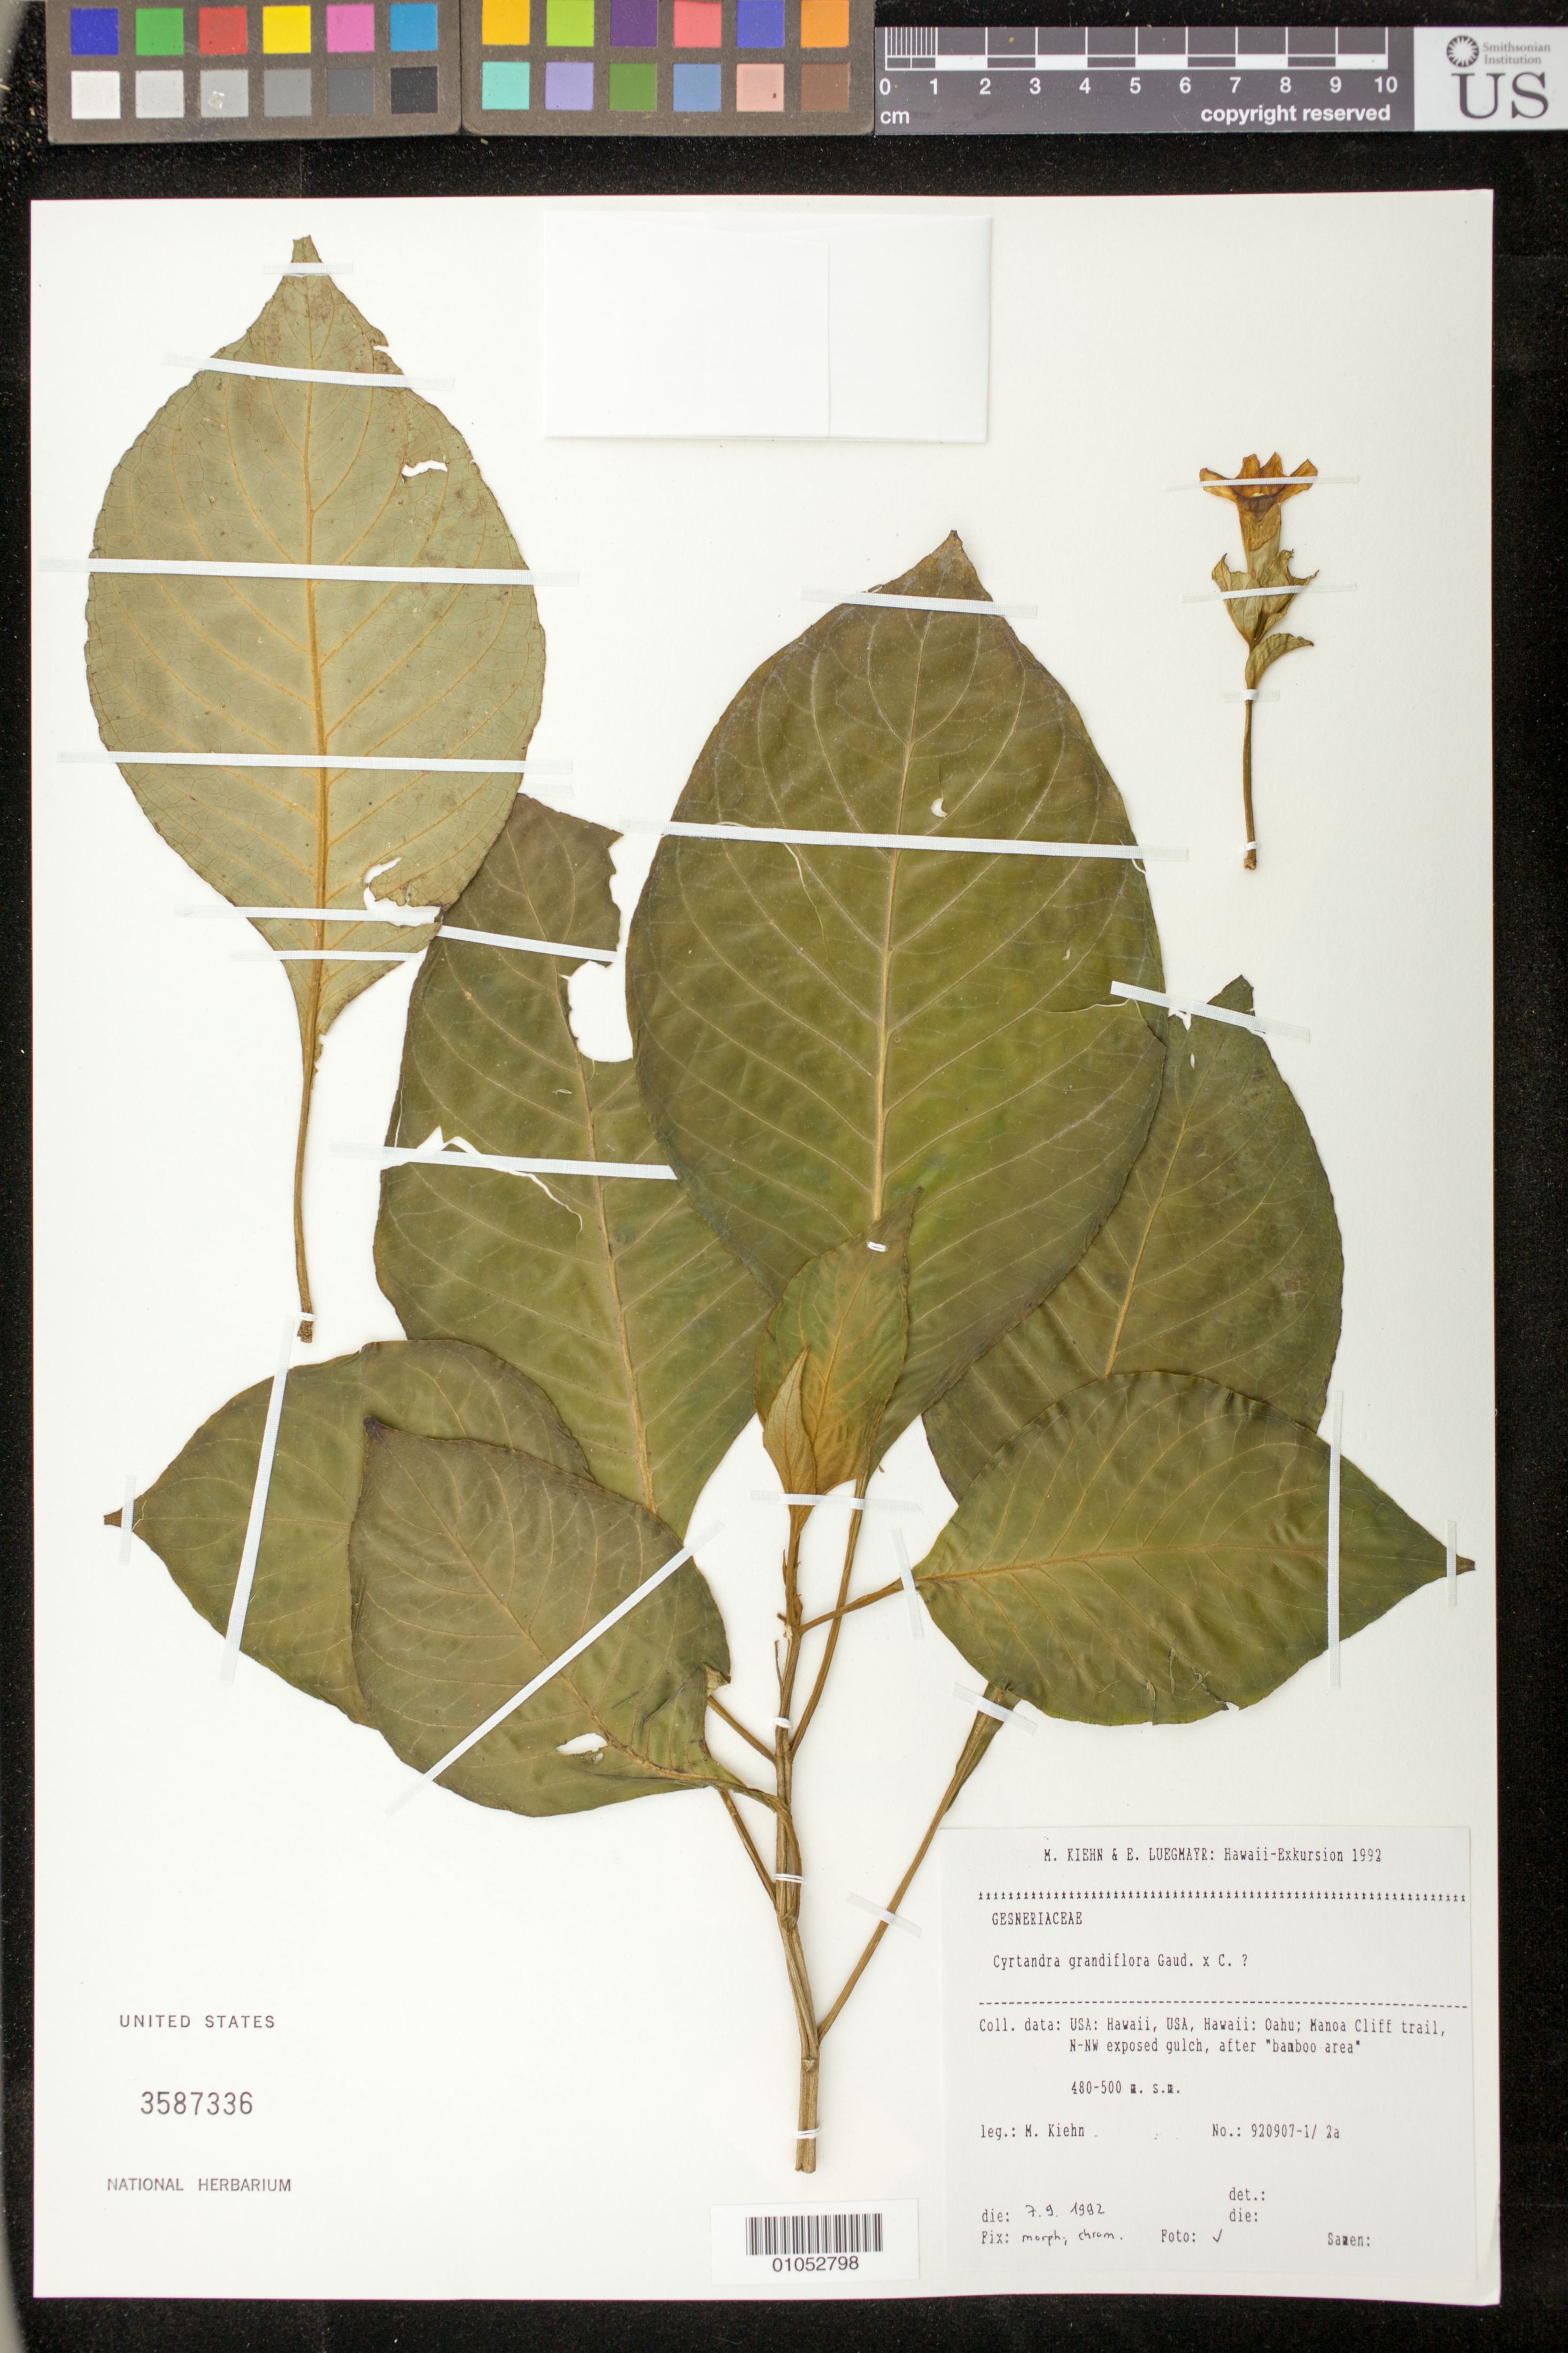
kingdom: Plantae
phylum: Tracheophyta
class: Magnoliopsida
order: Lamiales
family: Gesneriaceae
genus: Cyrtandra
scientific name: Cyrtandra grandiflora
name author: Gaudich.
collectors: M. Kiehn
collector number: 920907-1/2a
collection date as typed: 7 Sep 1992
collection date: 1992-09-07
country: United States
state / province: Hawaii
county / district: Honolulu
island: Oahu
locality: Manoa Cliff trail, N-NW exposed gulch, after "bamboo area."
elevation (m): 400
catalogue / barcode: US 3587336